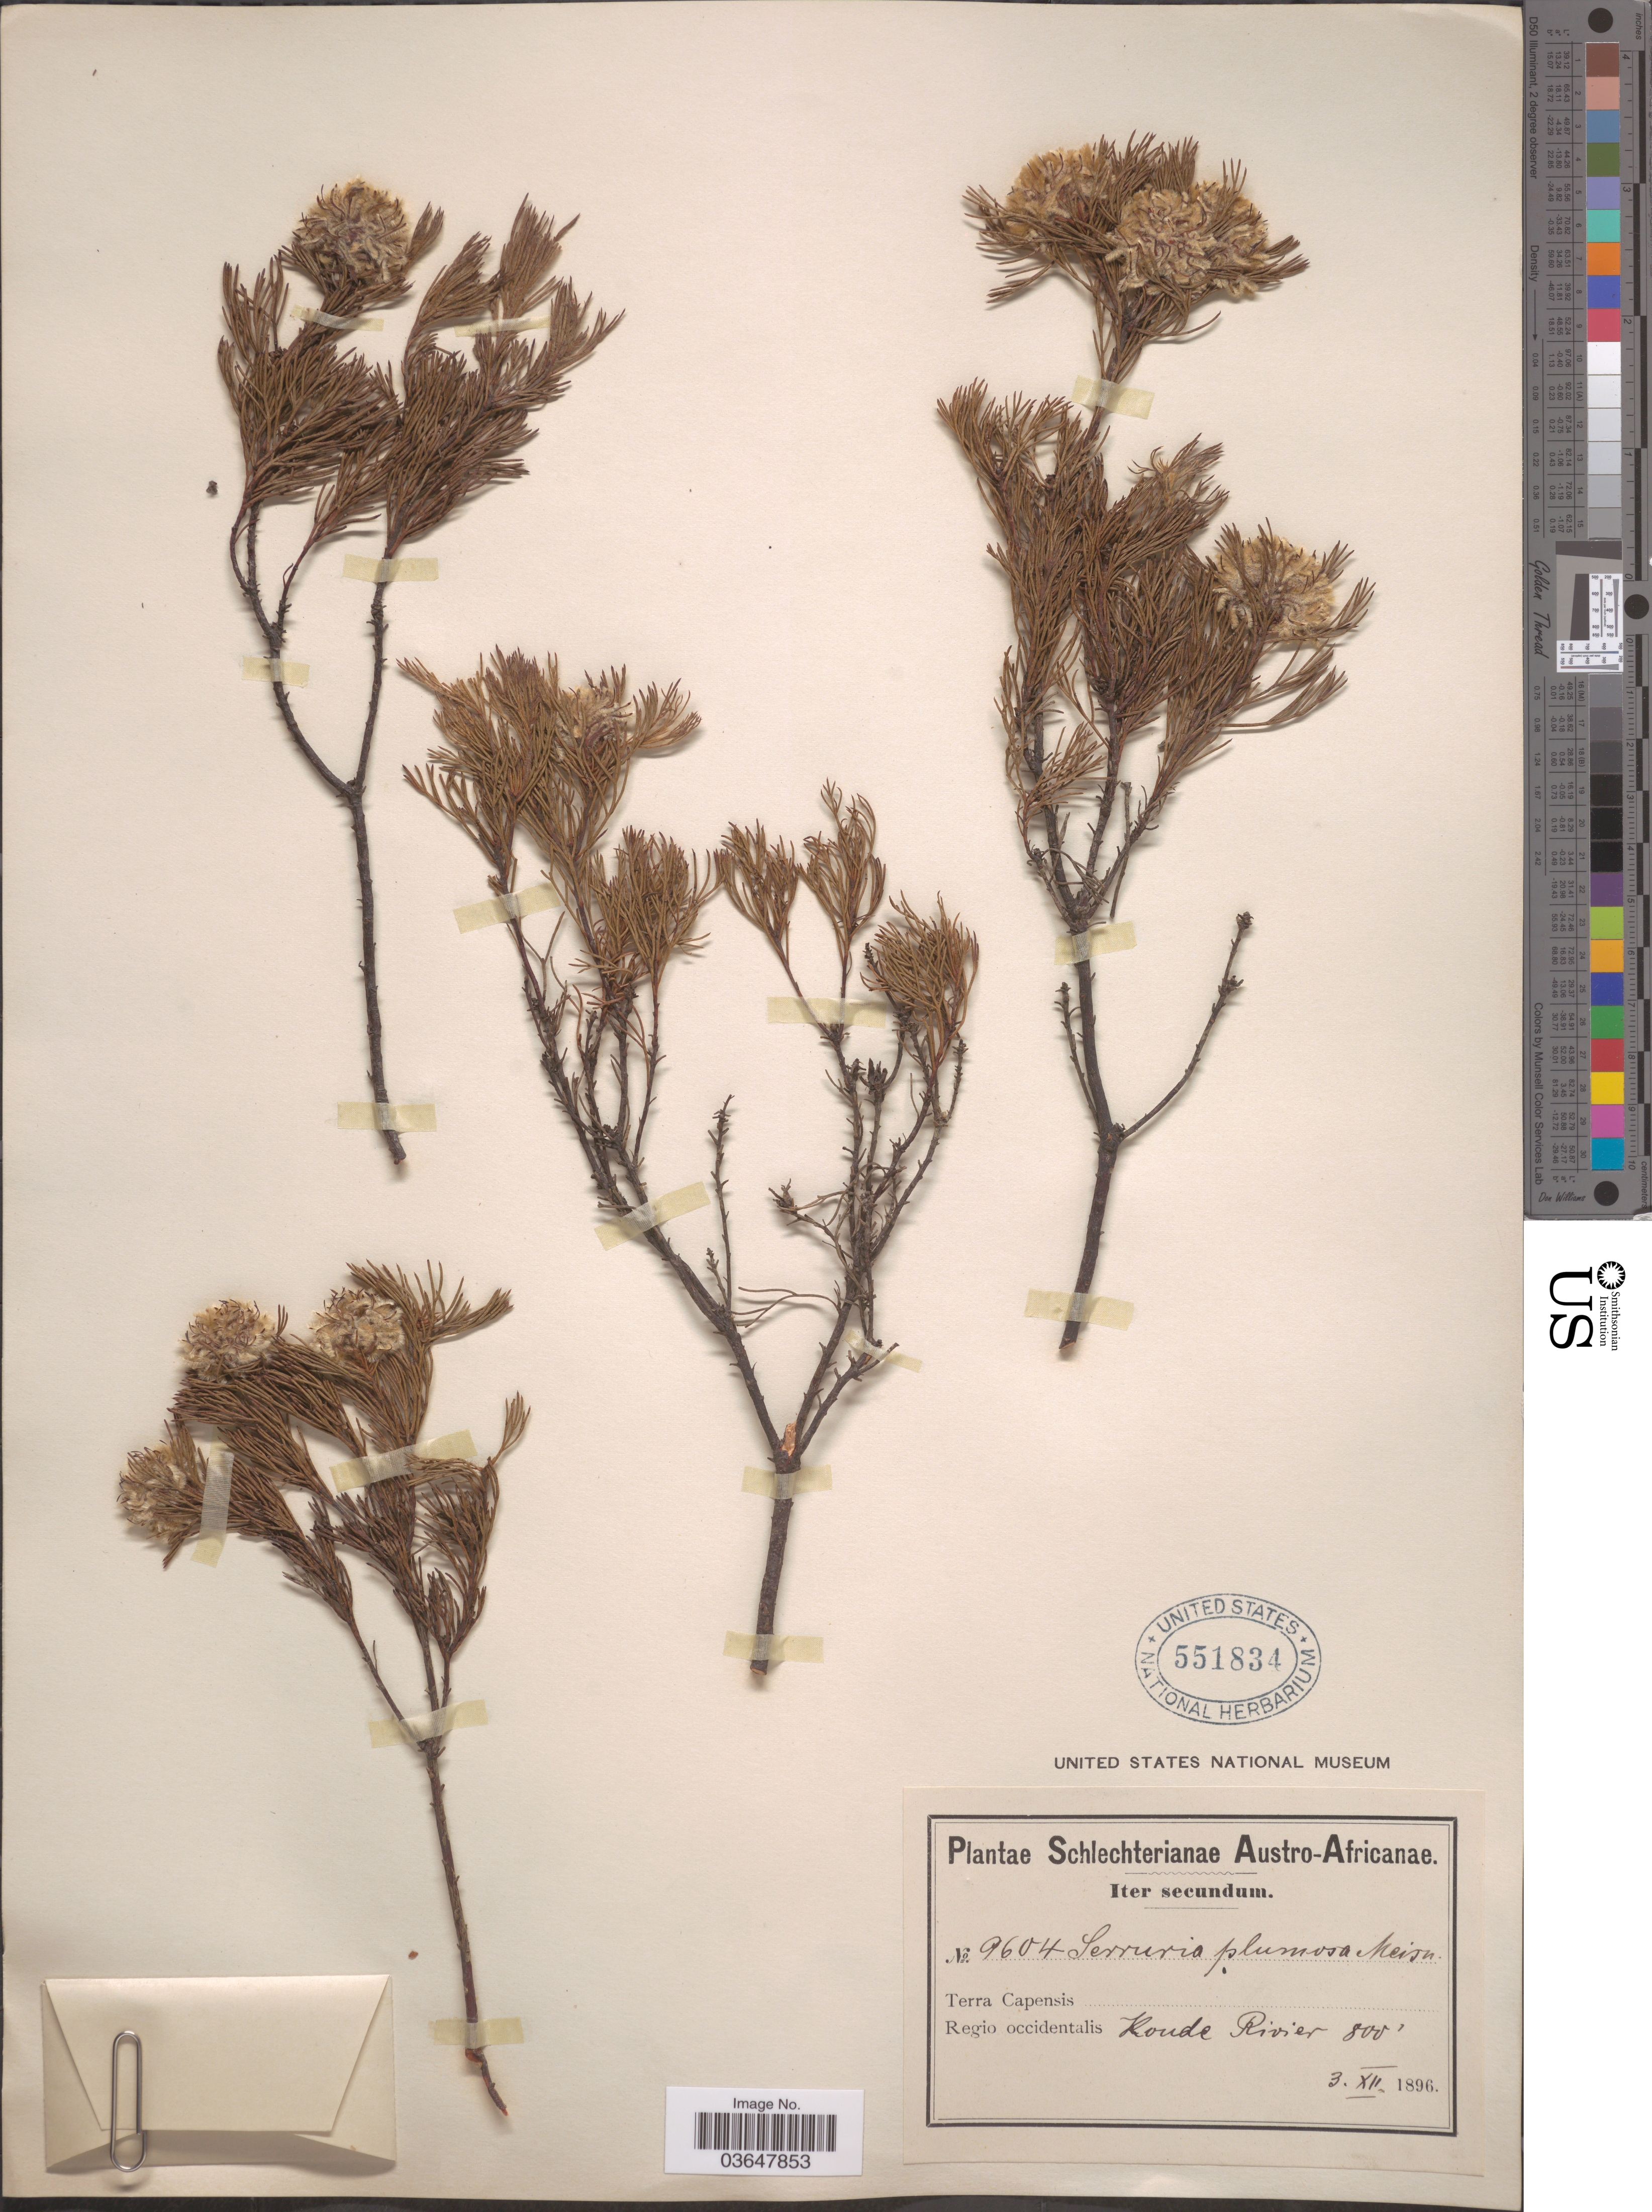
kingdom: Plantae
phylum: Tracheophyta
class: Magnoliopsida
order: Proteales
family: Proteaceae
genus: Serruria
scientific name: Serruria plumosa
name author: Meisn.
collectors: Schlechter, --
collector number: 9604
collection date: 1896-12-03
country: South Africa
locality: Austro-Africanae. Terra Capensis. Regio occidentalis Koude Rivier.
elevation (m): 244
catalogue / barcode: US 551834